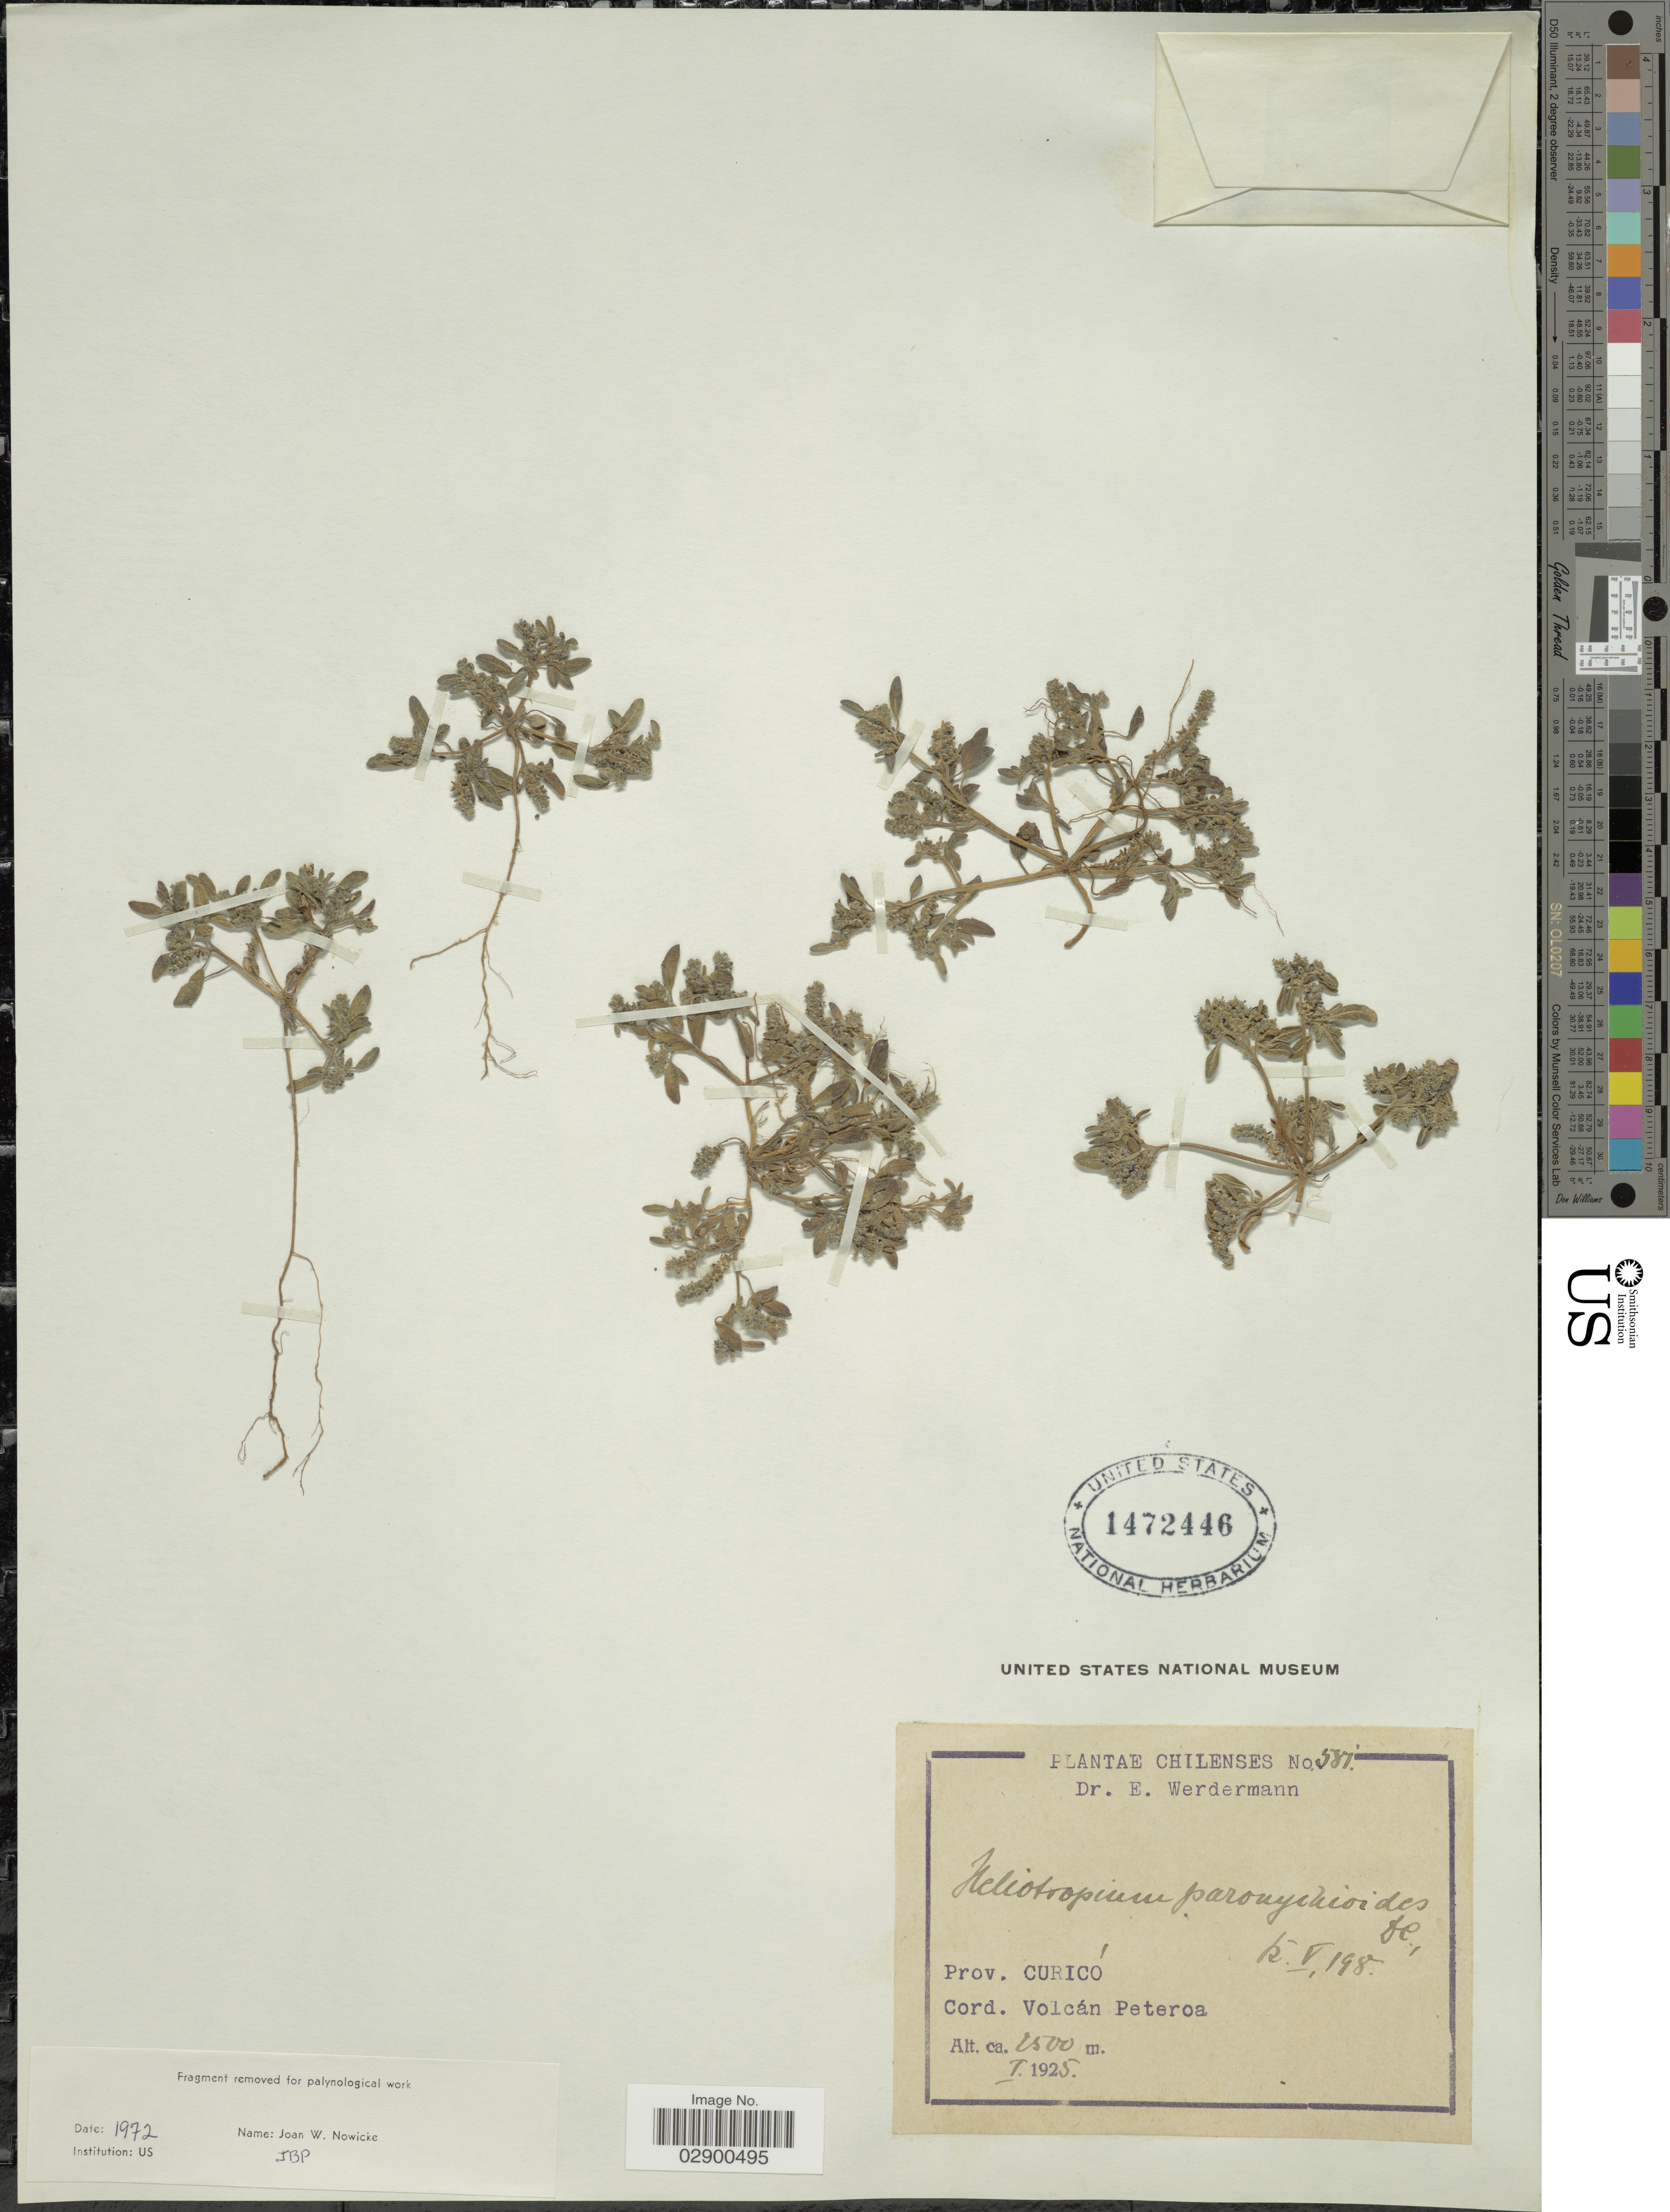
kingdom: Plantae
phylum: Tracheophyta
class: Magnoliopsida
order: Boraginales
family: Heliotropiaceae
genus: Heliotropium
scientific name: Heliotropium paronychioides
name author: DC.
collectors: E. Werdermann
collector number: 581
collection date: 1925-01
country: Chile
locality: Prov. Curicó, Cord. Volcán Peteroa.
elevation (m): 2500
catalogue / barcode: US 1472446